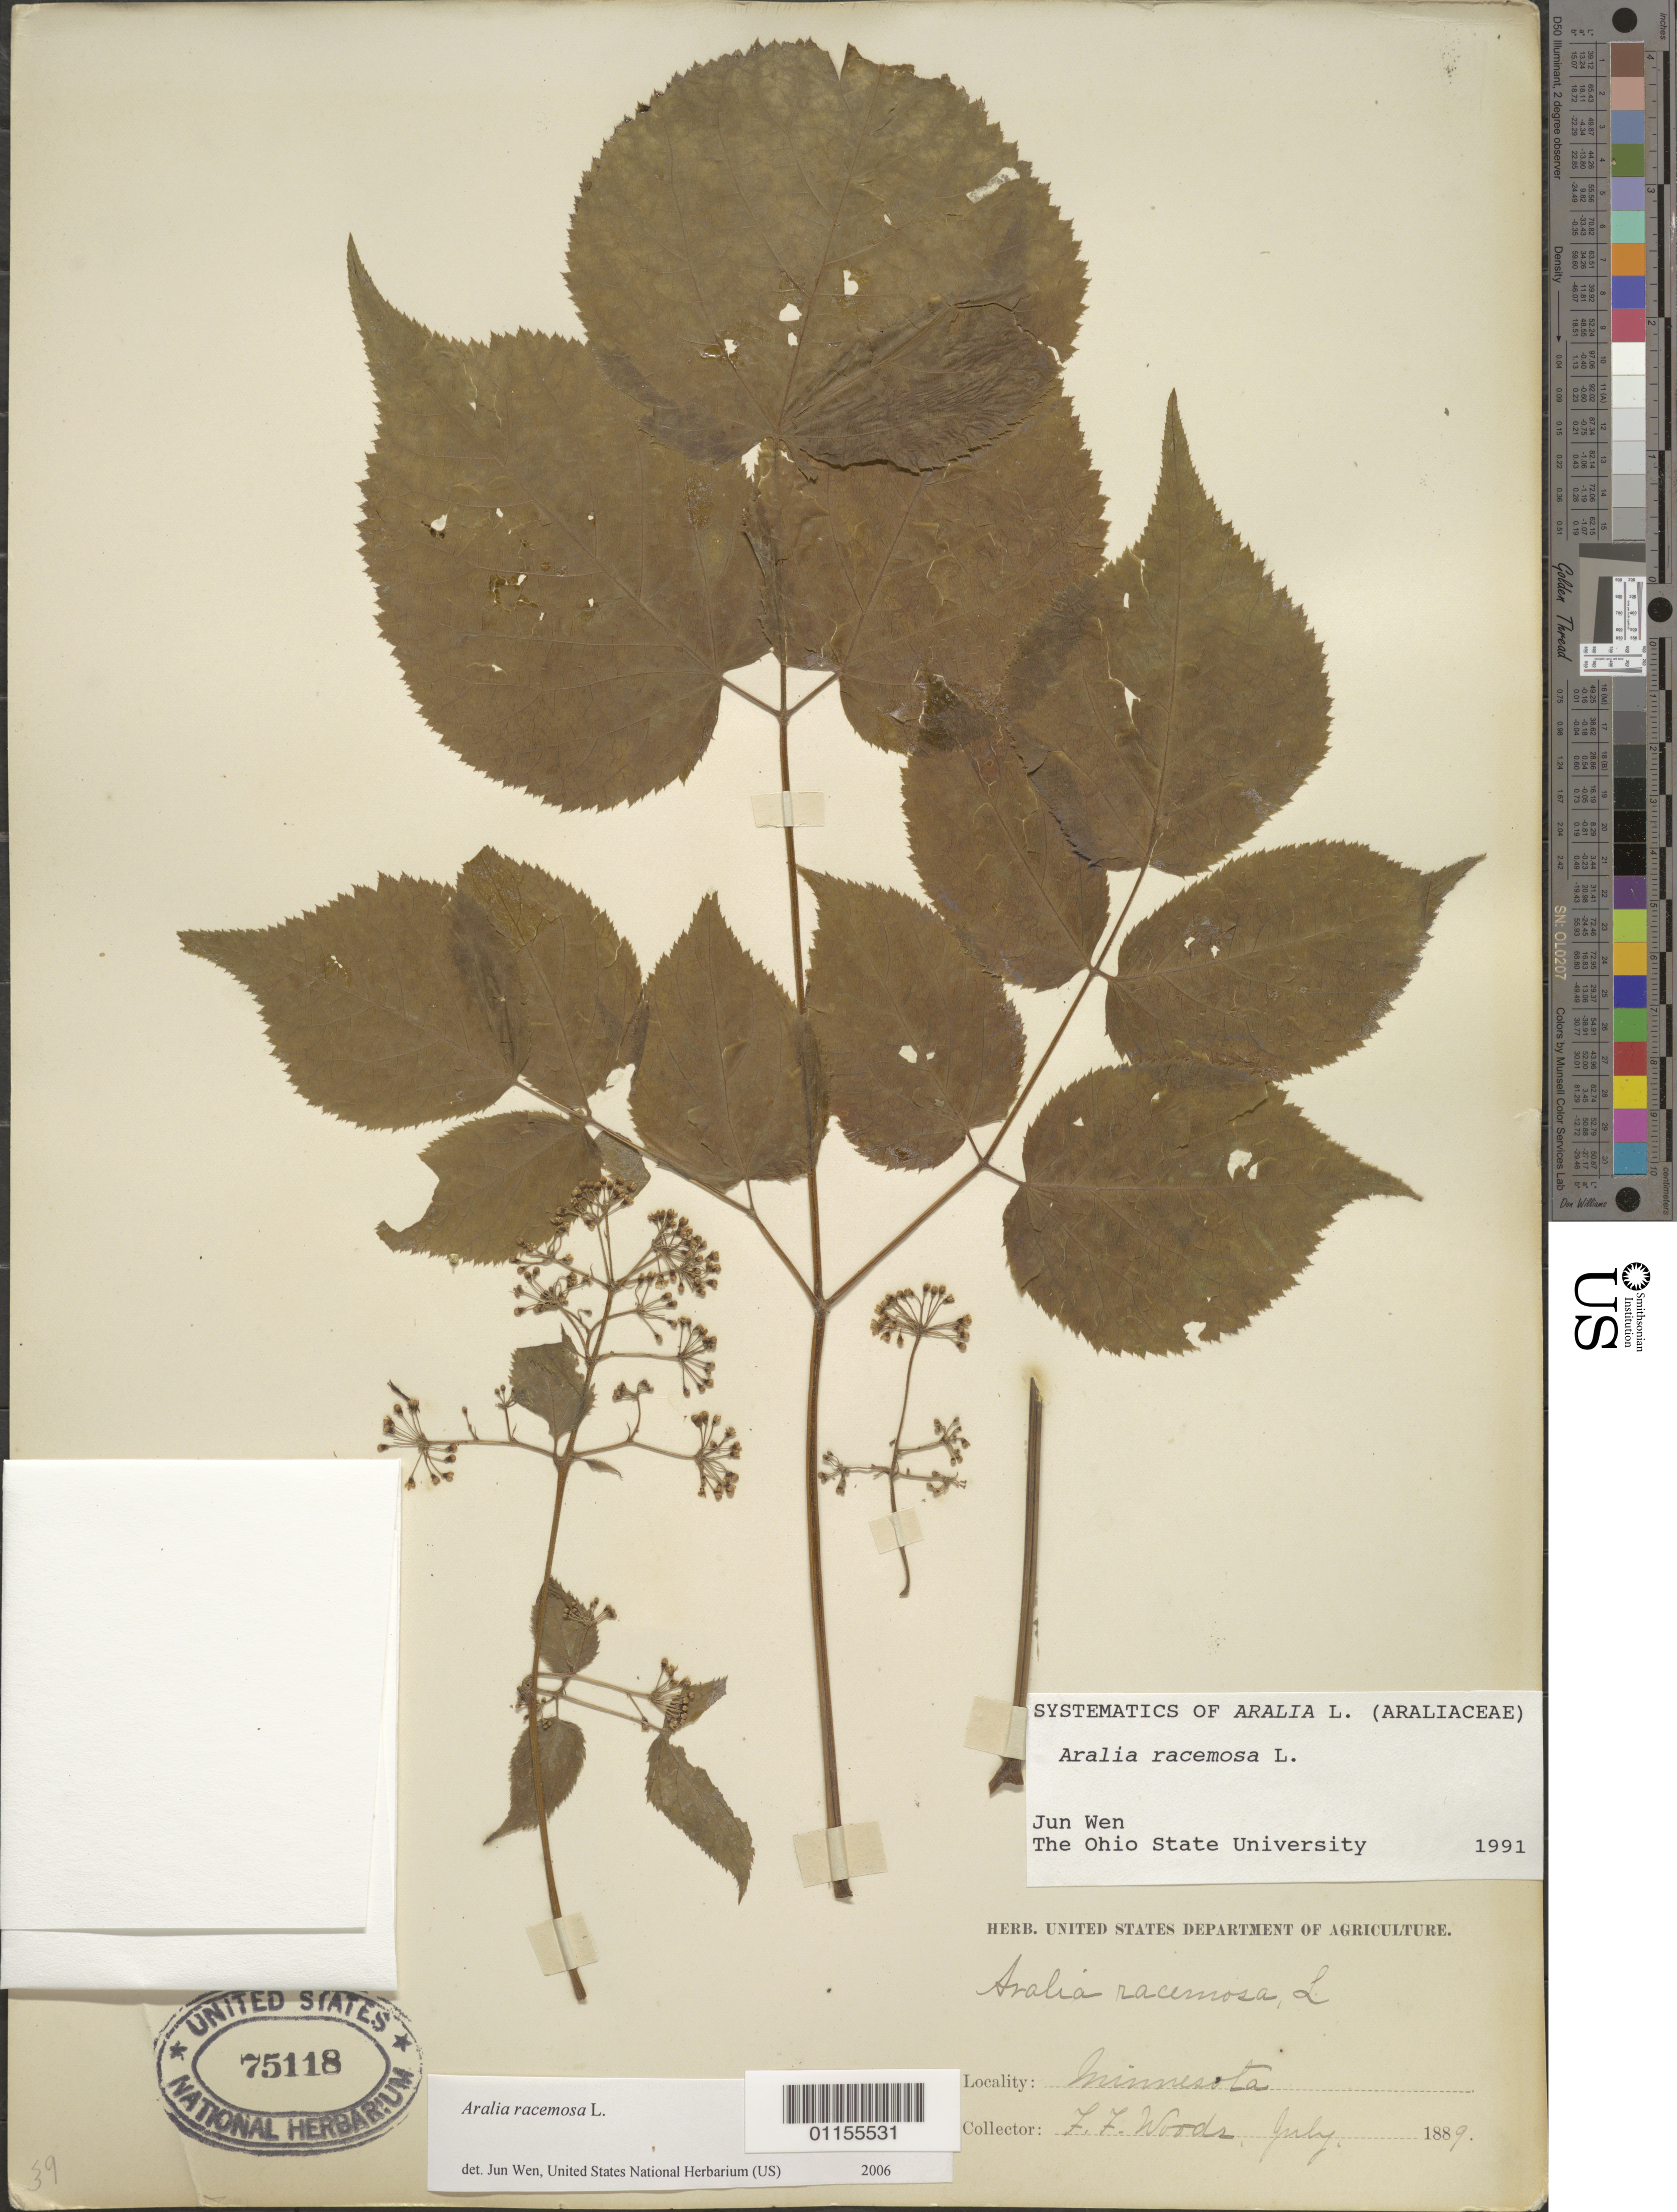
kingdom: Plantae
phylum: Tracheophyta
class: Magnoliopsida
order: Apiales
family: Araliaceae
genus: Aralia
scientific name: Aralia racemosa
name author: L.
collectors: F. Woods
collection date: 1889-07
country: United States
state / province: Minnesota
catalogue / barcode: US 75118